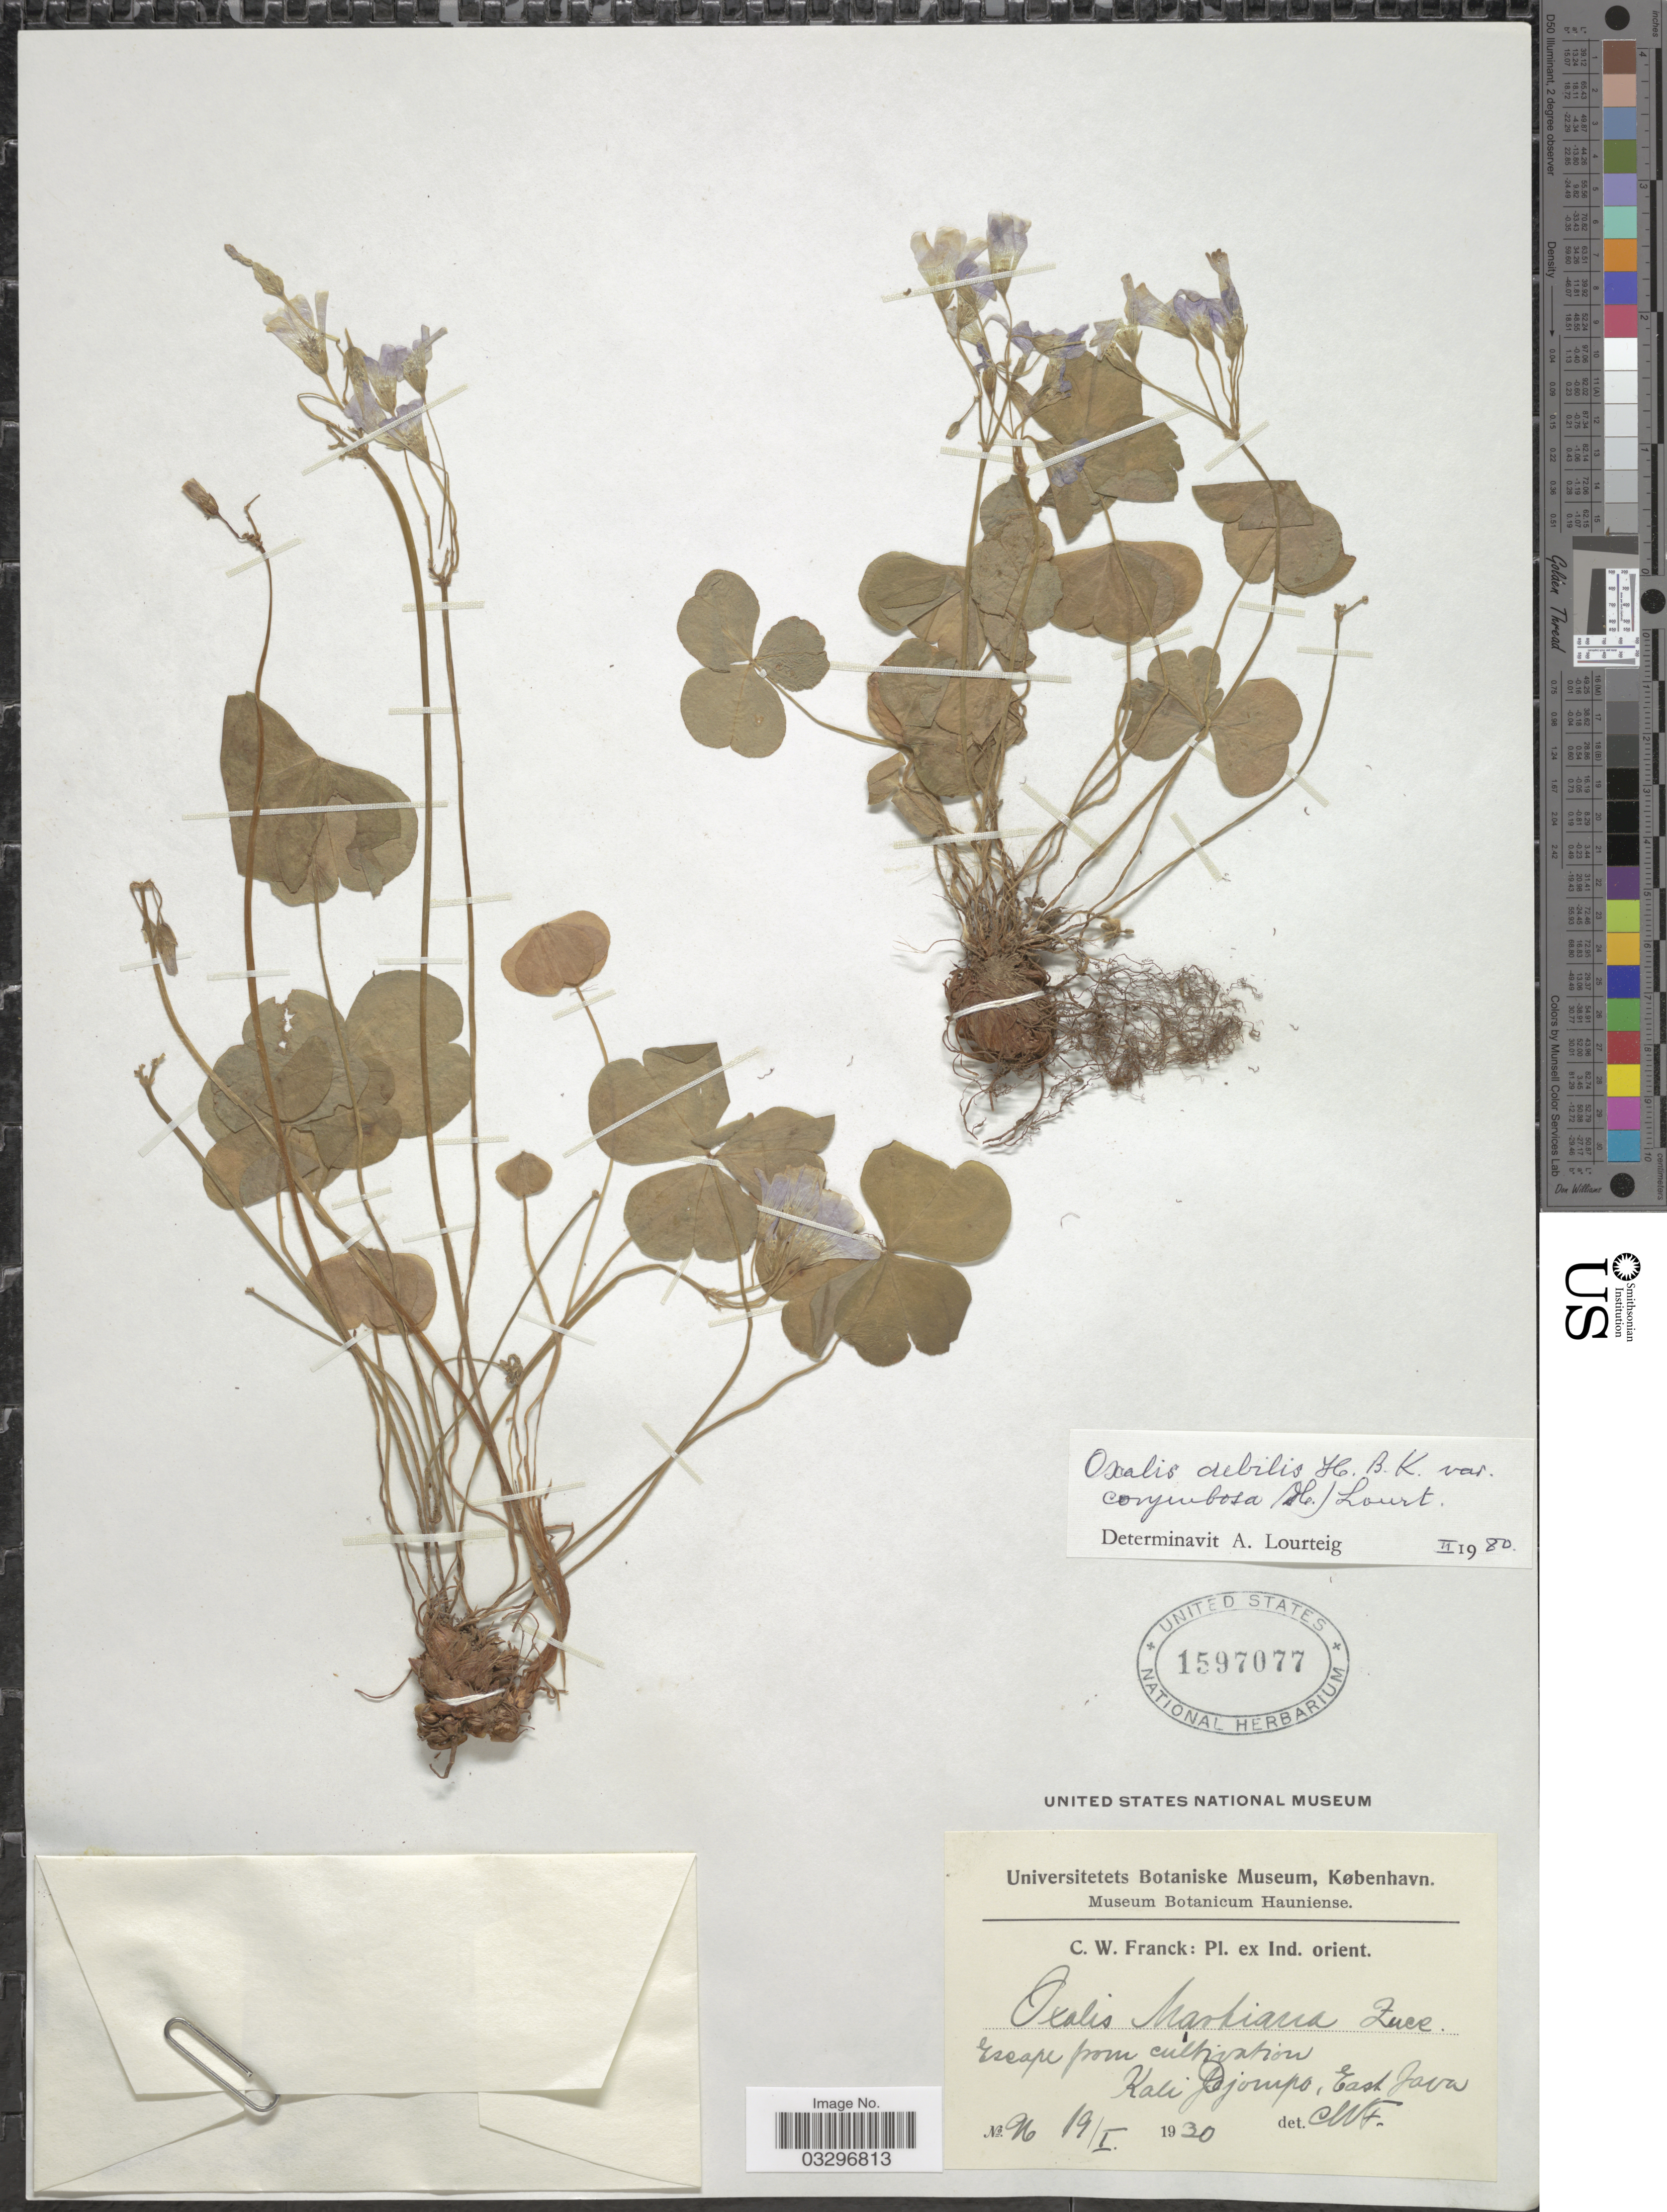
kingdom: Plantae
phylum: Tracheophyta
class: Magnoliopsida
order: Oxalidales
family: Oxalidaceae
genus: Oxalis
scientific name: Oxalis debilis var. corymbosa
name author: (DC.) Lourteig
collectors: C. Franck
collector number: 96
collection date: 1930-01-19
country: Indonesia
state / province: Java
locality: Kali Djompo, East Java.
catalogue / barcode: US 1597077